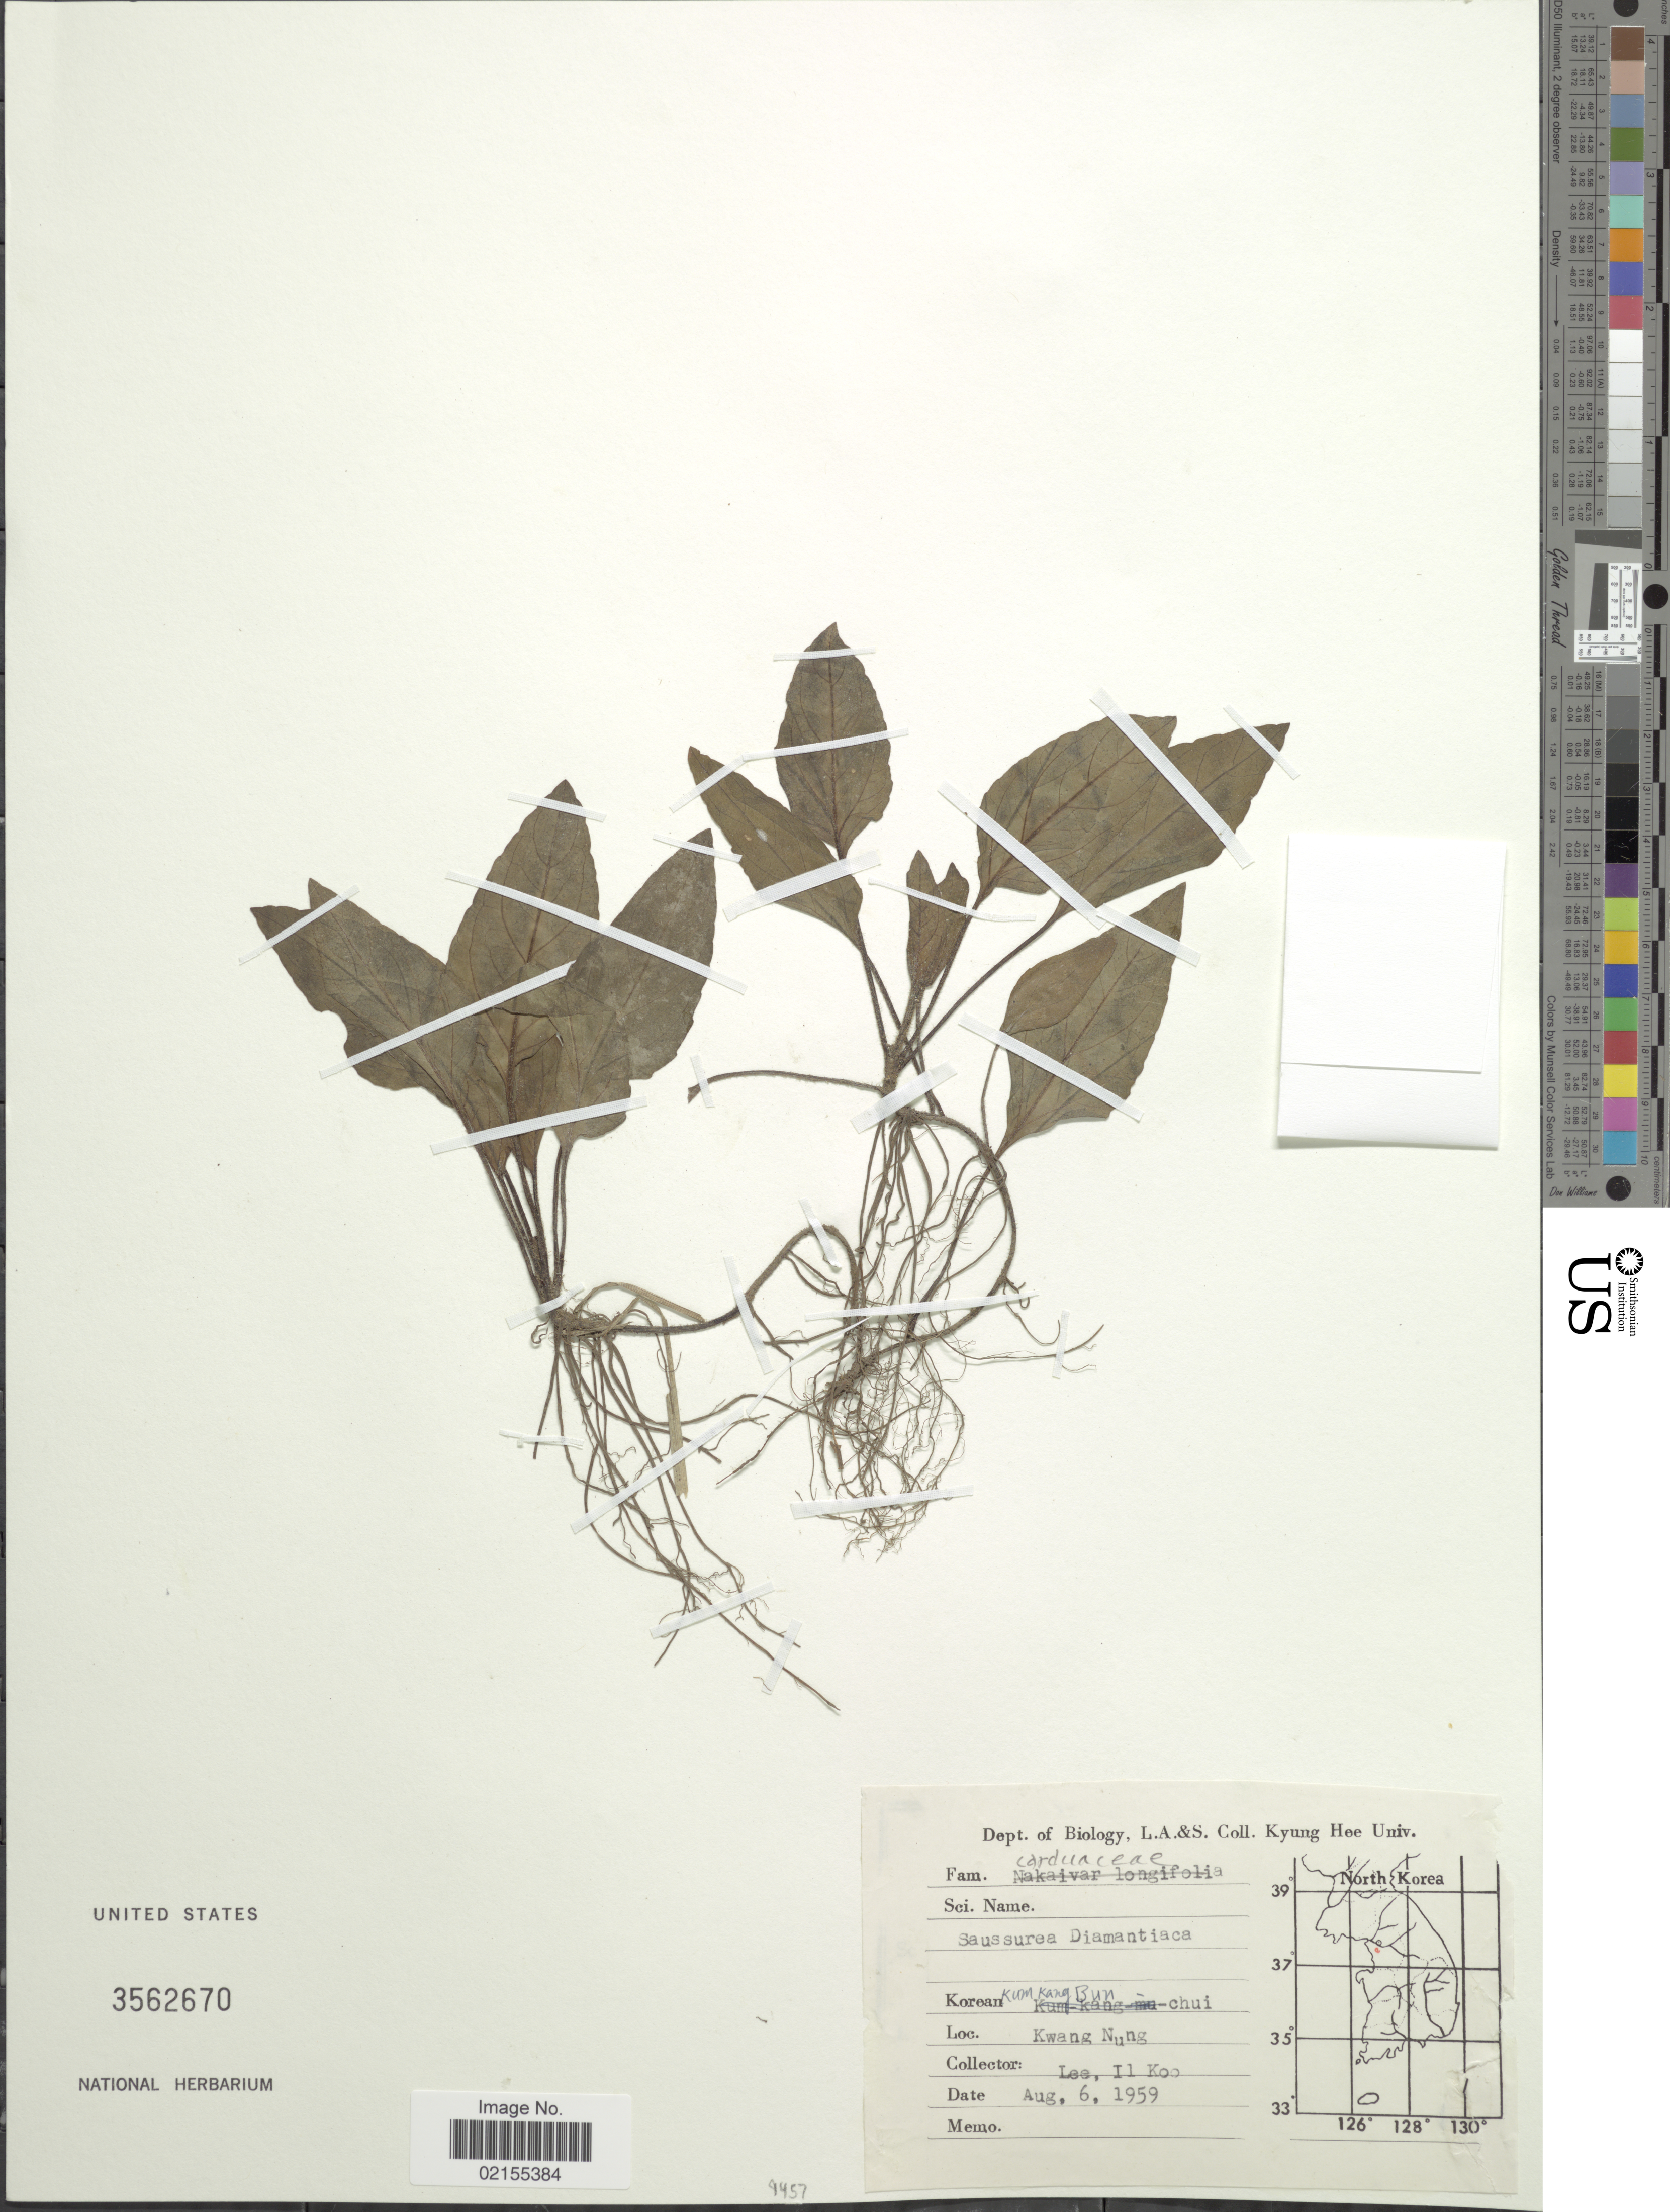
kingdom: Plantae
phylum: Tracheophyta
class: Magnoliopsida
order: Asterales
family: Asteraceae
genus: Saussurea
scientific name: Saussurea sp.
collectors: Il-Ko Lee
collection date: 1959-08-06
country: South Korea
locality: Kwang Nung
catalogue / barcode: US 3562670